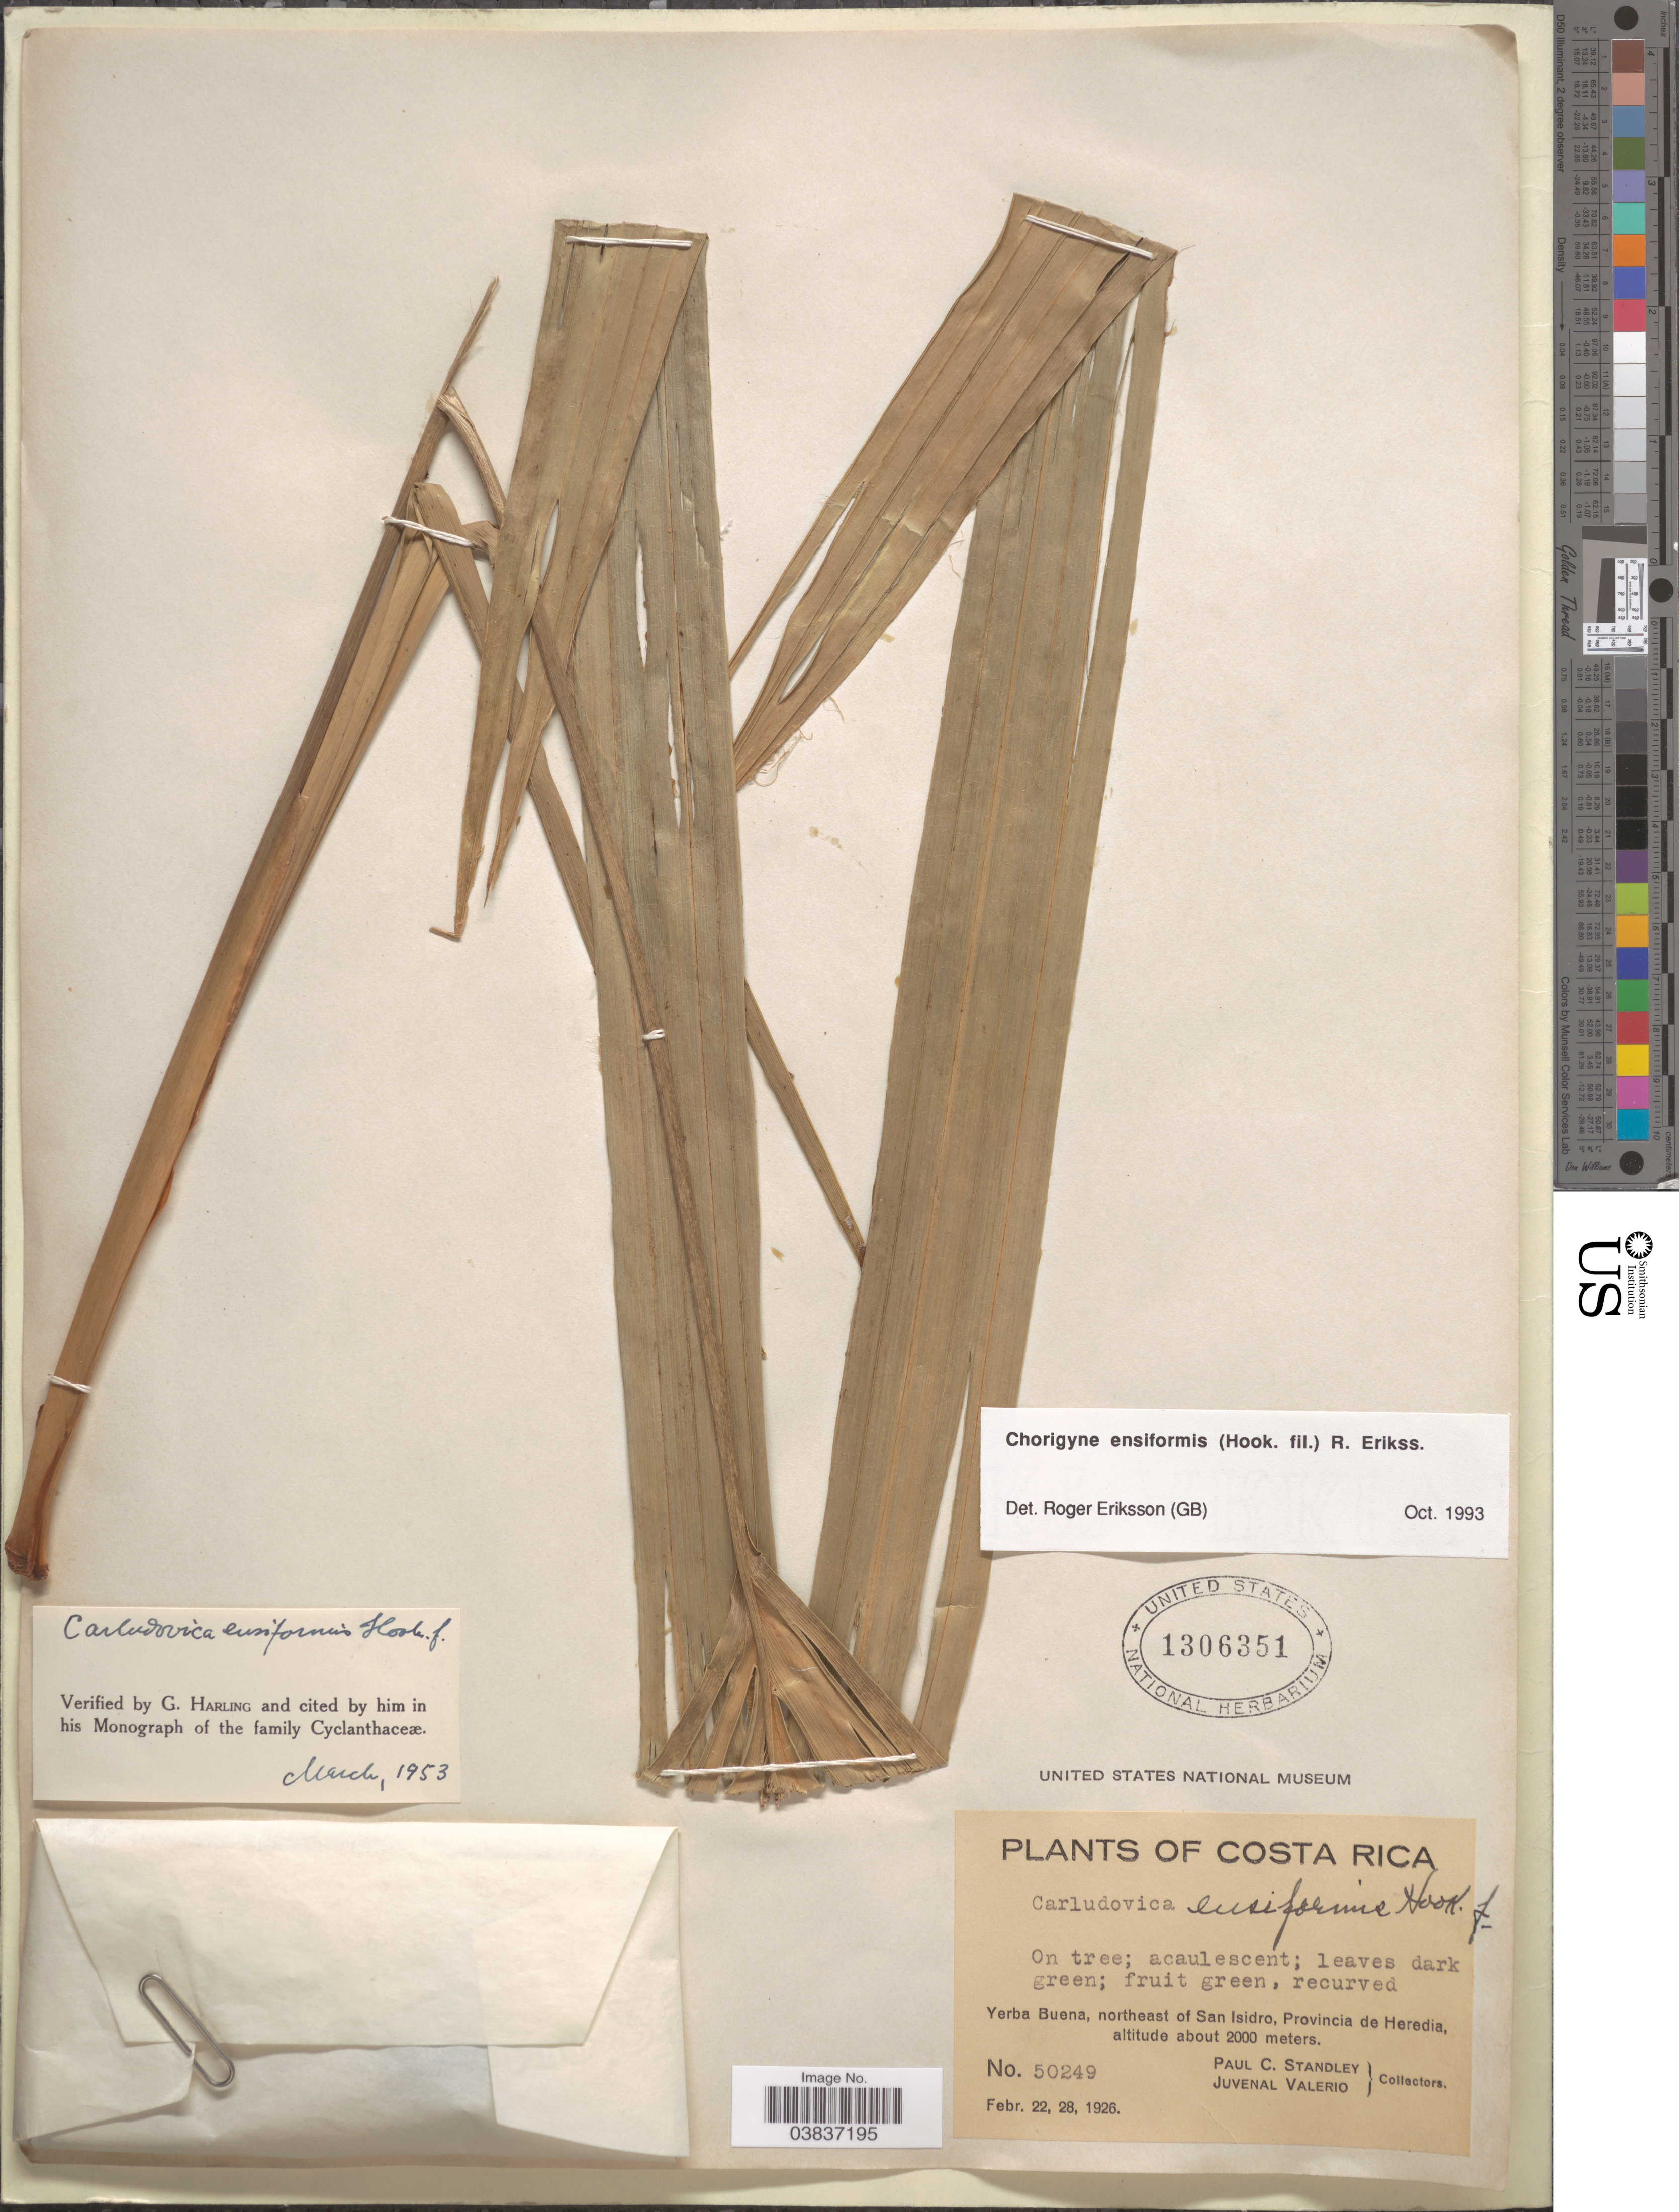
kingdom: Plantae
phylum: Tracheophyta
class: Liliopsida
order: Pandanales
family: Cyclanthaceae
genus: Chorigyne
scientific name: Chorigyne ensiformis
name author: (Hook. f.) R. Erikss.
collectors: P. C. Standley & J. Valerio R.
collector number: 50249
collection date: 1926-02-22/1926-02-28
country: Costa Rica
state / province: Heredia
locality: Yerba Buena, northeast of San Isidro.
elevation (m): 2000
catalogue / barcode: US 1306351